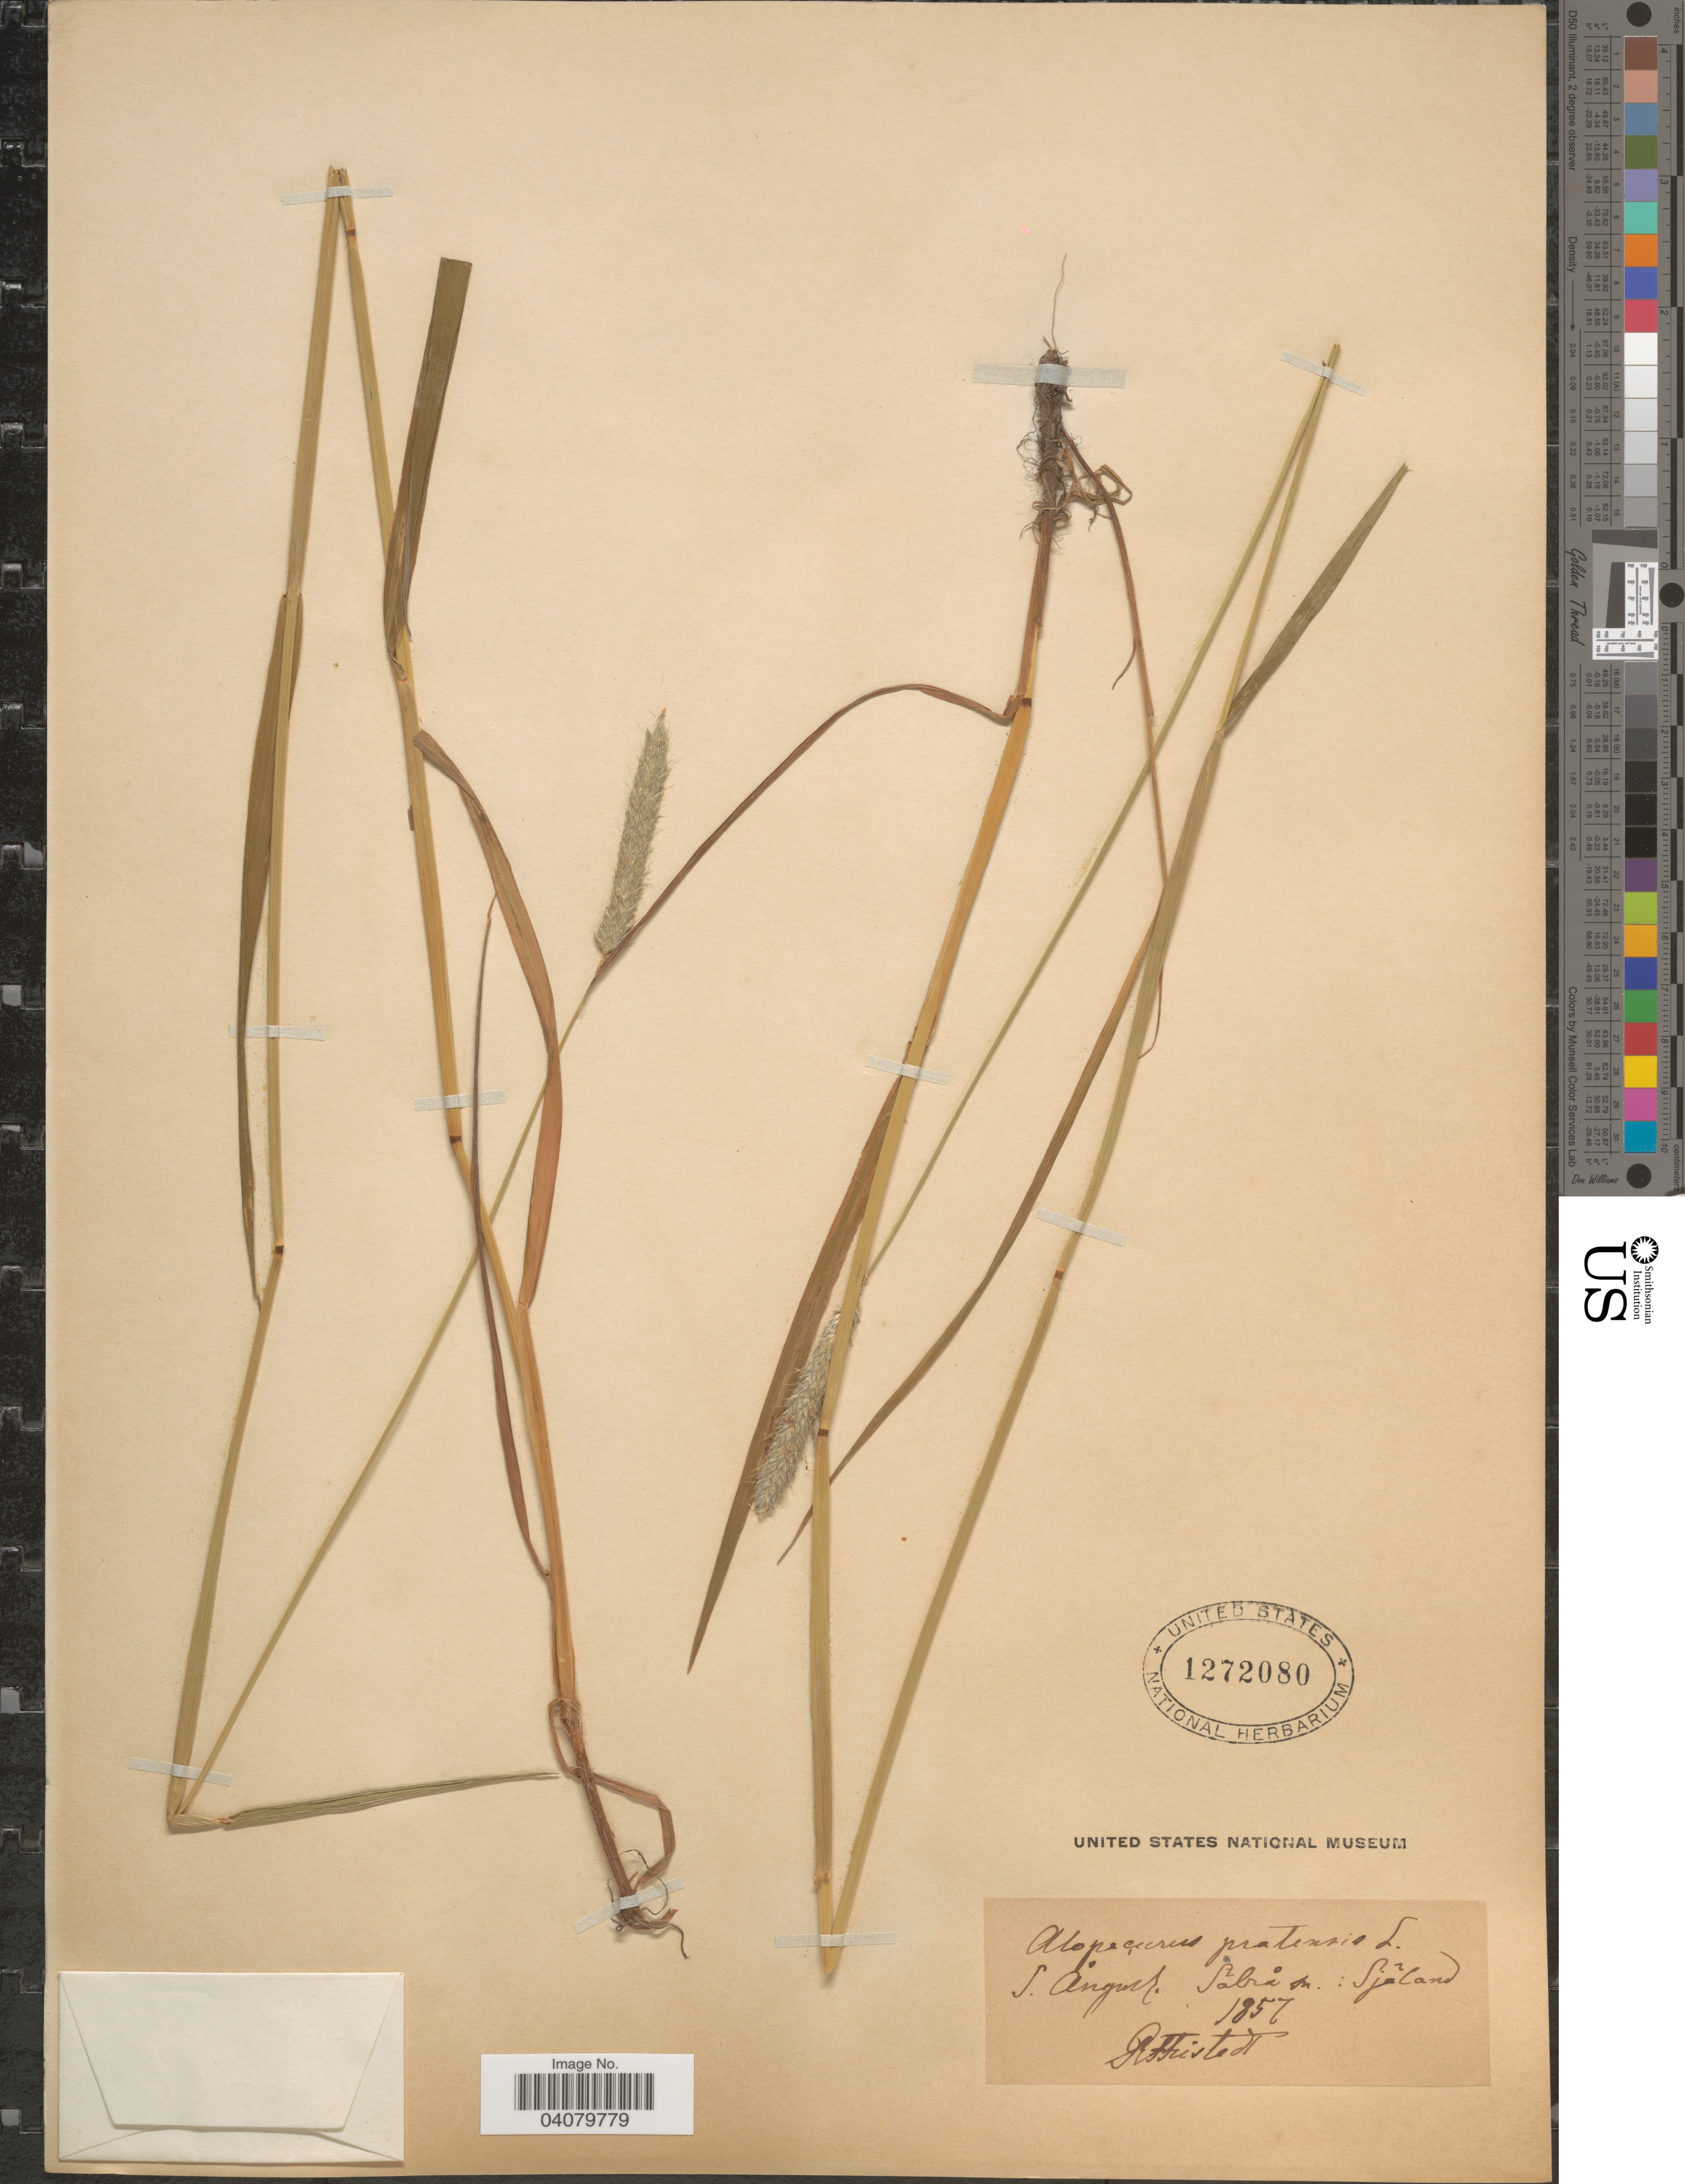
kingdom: Plantae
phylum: Tracheophyta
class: Liliopsida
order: Poales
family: Poaceae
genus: Alopecurus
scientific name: Alopecurus pratensis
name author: L.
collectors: R. Fristedt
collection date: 1857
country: Denmark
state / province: Sjæland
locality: S. Angust, Sabra sn.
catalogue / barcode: US 1272080